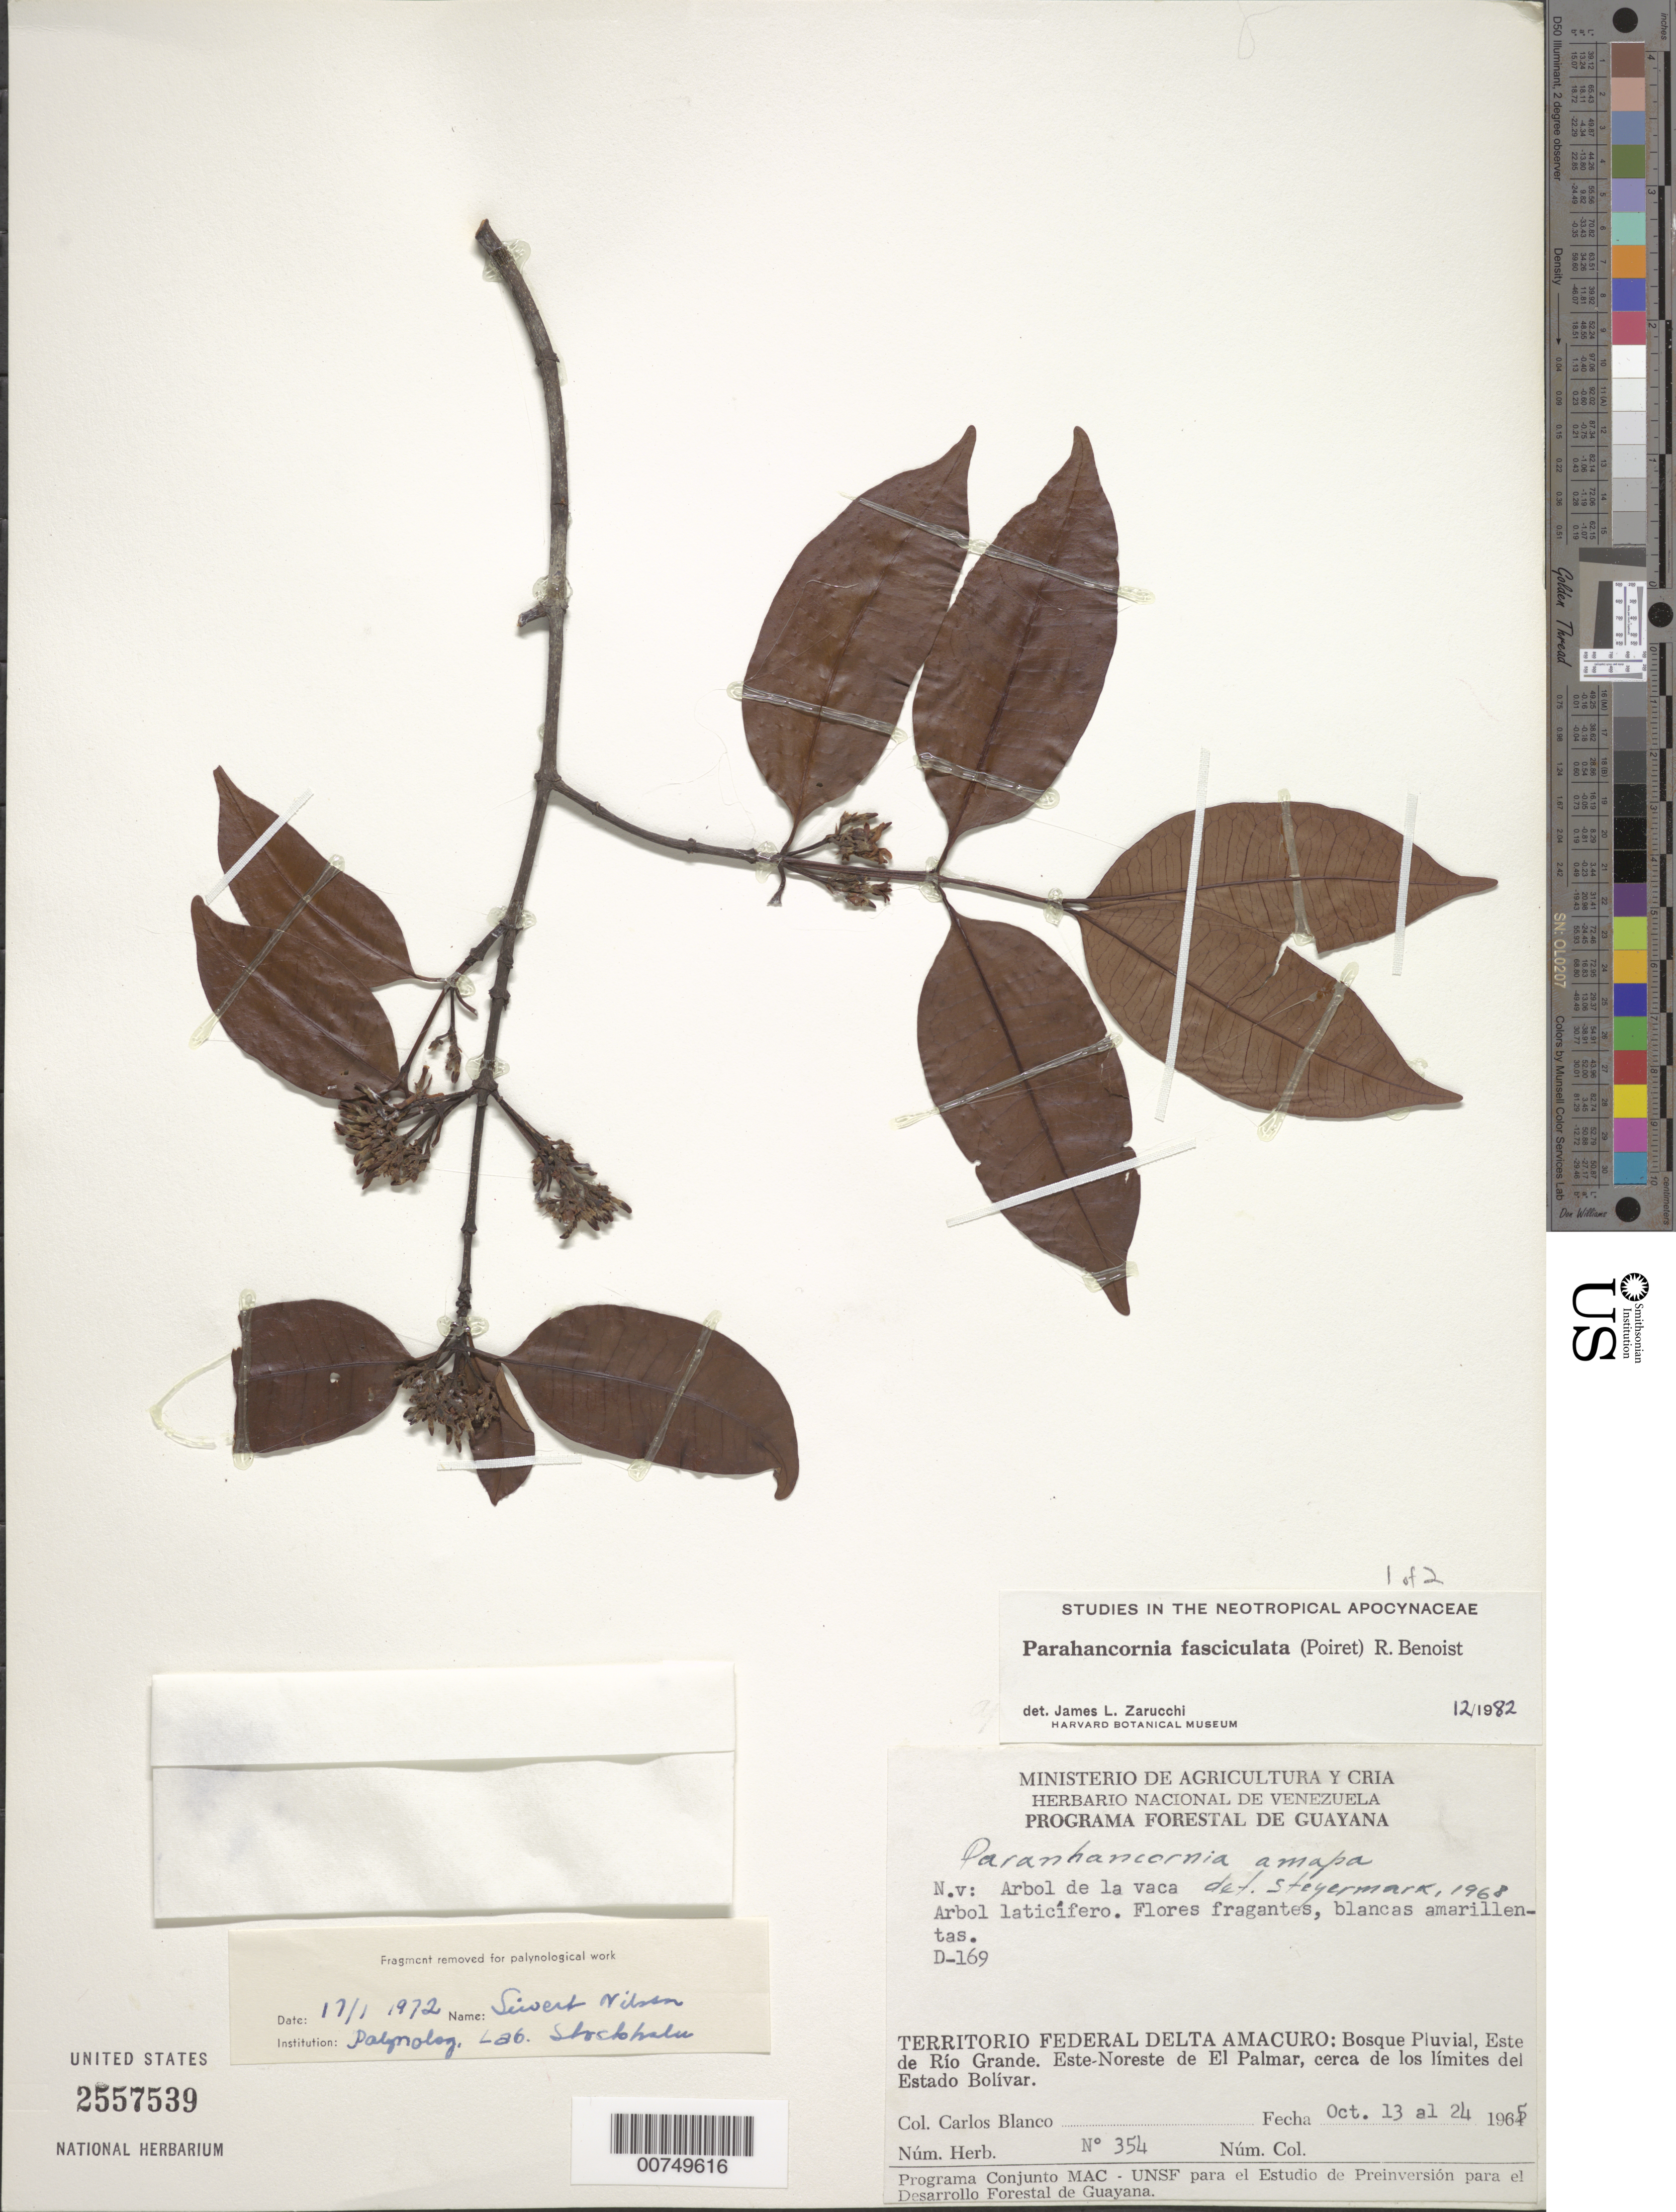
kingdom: Plantae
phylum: Tracheophyta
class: Magnoliopsida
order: Gentianales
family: Apocynaceae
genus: Parahancornia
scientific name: Parahancornia fasciculata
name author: (Poir.) Benoist ex Pichon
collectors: C. Blanco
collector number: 354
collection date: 1965-10-13/1965-10-24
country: Venezuela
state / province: Delta Amacuro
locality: Territorio Federal Delta Amacuro: Bosque Pluvial, Este de Río Grande. Este-Noreste de El Palmar, cerca de los límites del Estado Bolívar.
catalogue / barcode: US 255539